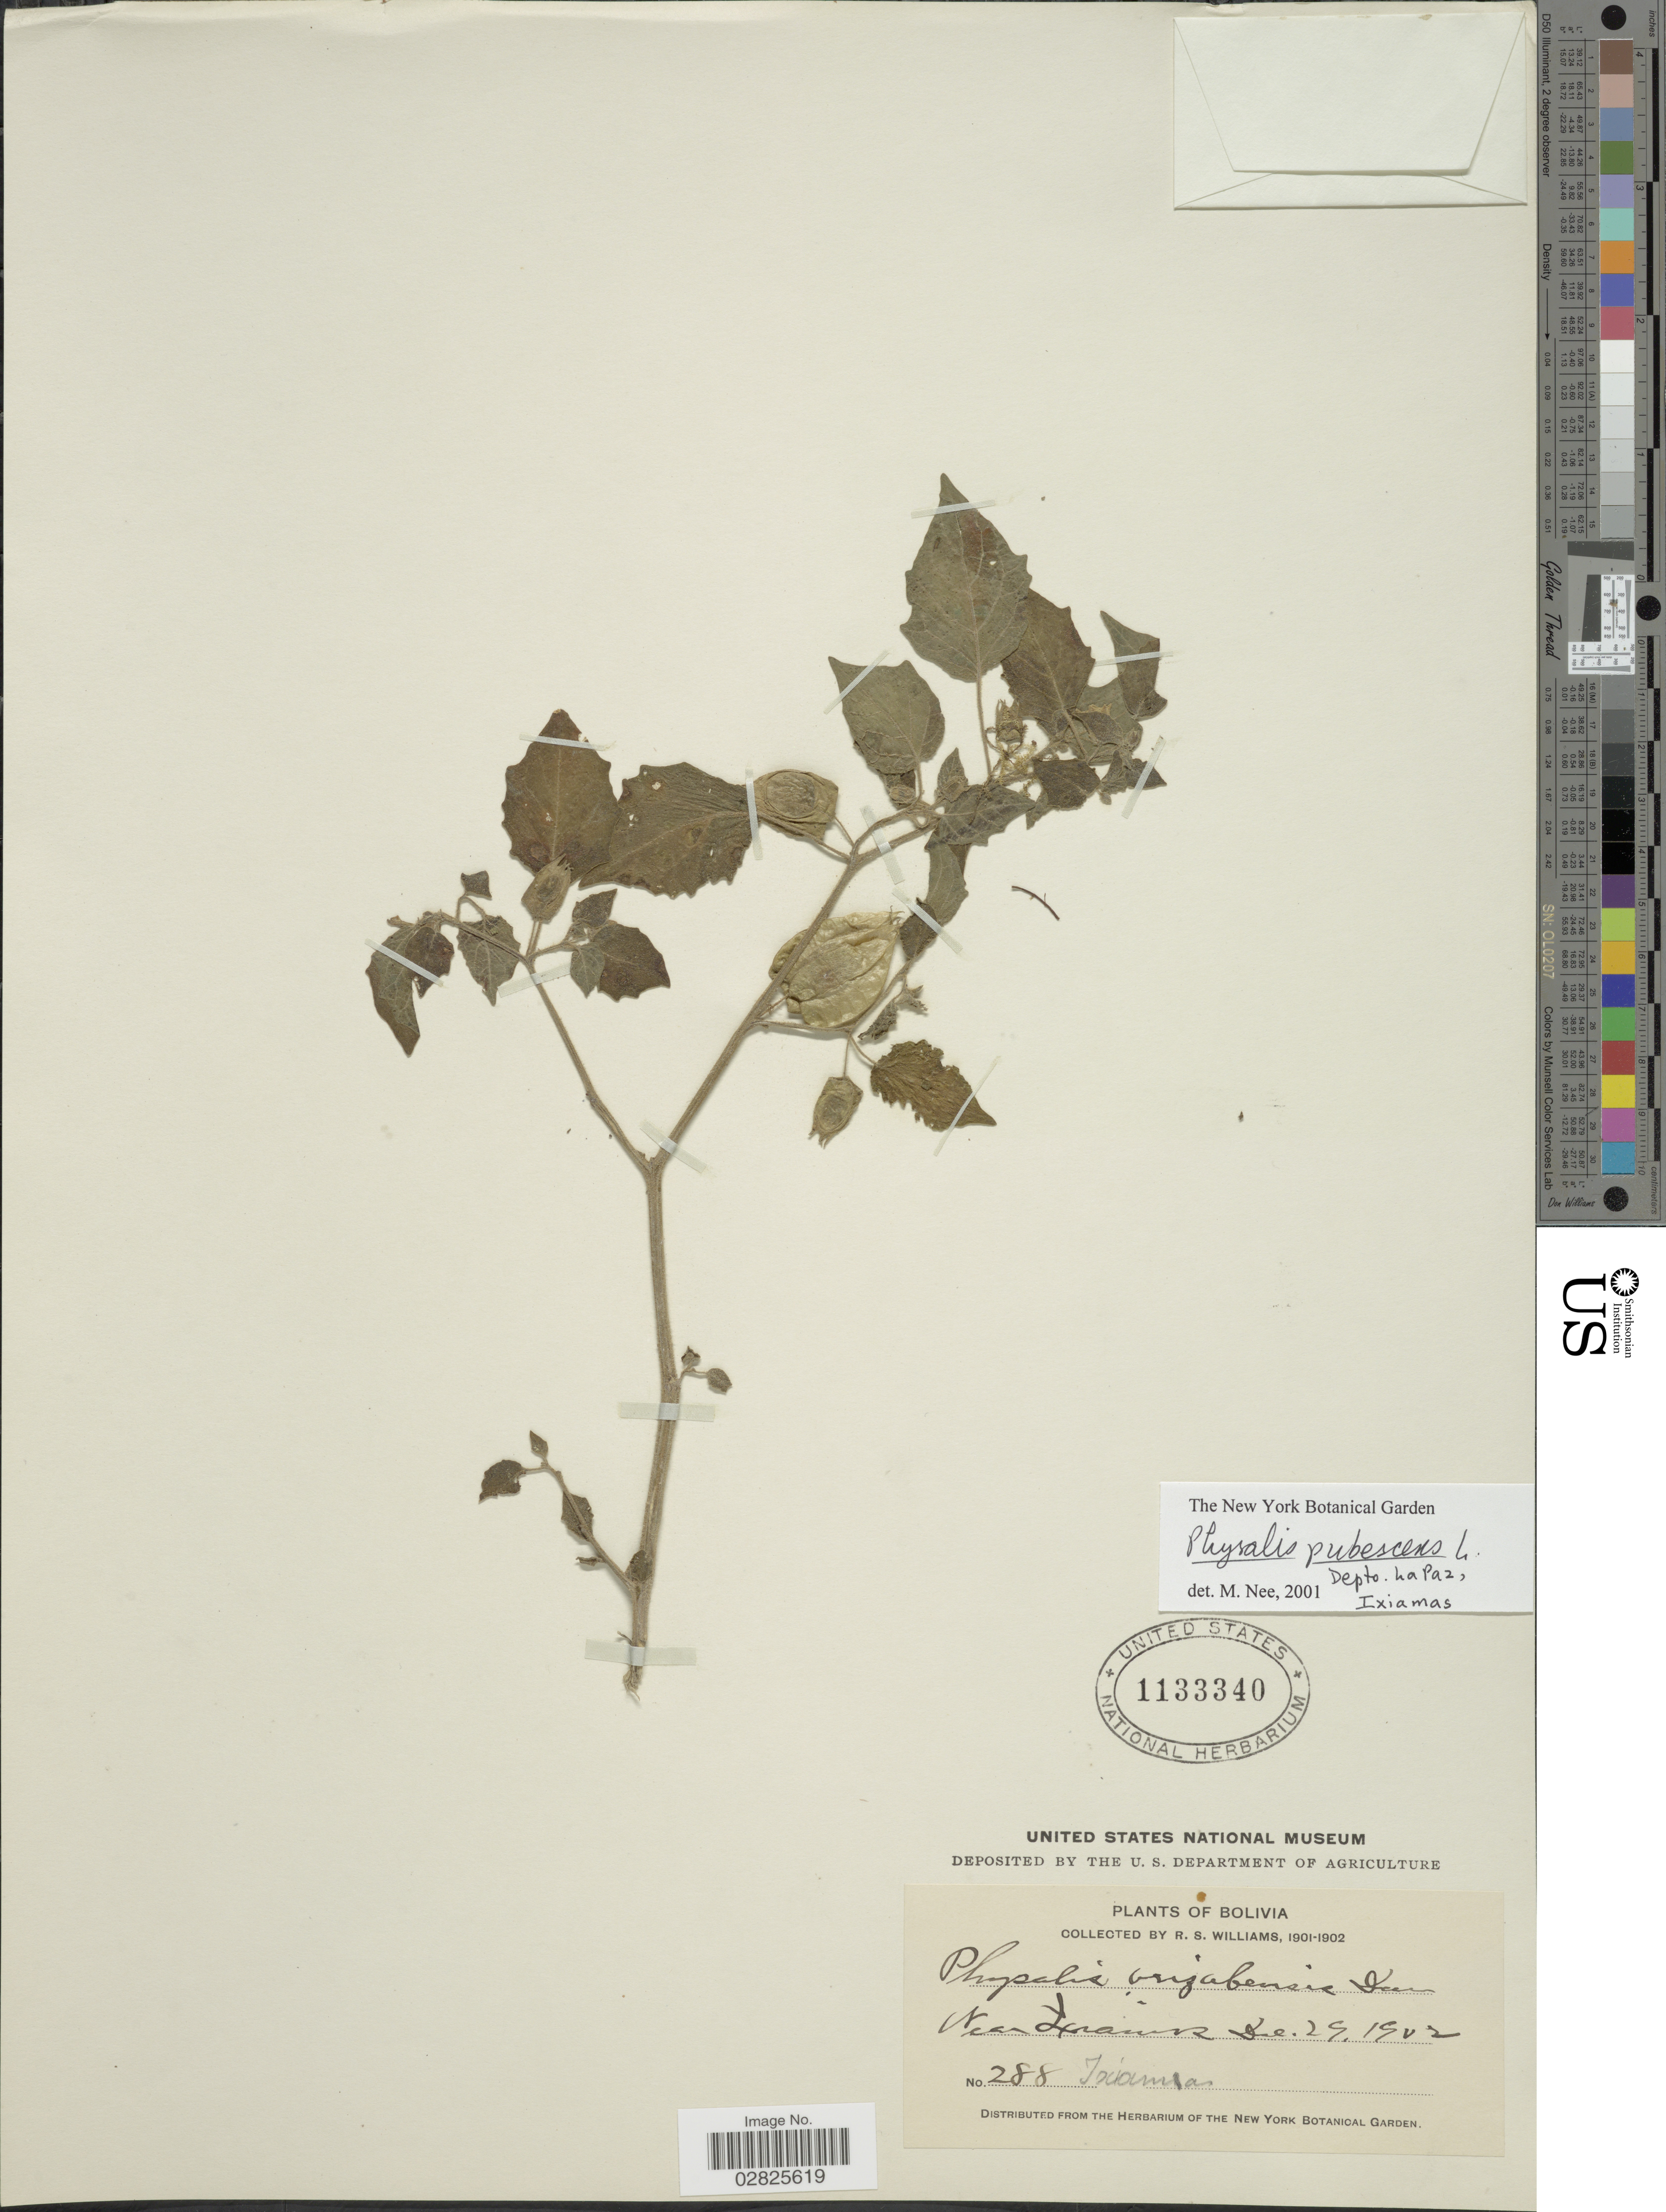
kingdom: Plantae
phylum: Tracheophyta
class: Magnoliopsida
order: Solanales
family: Solanaceae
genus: Physalis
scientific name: Physalis pubescens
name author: L.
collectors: R. S. Williams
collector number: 288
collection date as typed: Dec. 29, 1901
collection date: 1902-12-29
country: Bolivia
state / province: La Paz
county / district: Iturralde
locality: Near Ixiamas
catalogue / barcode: US 1133340